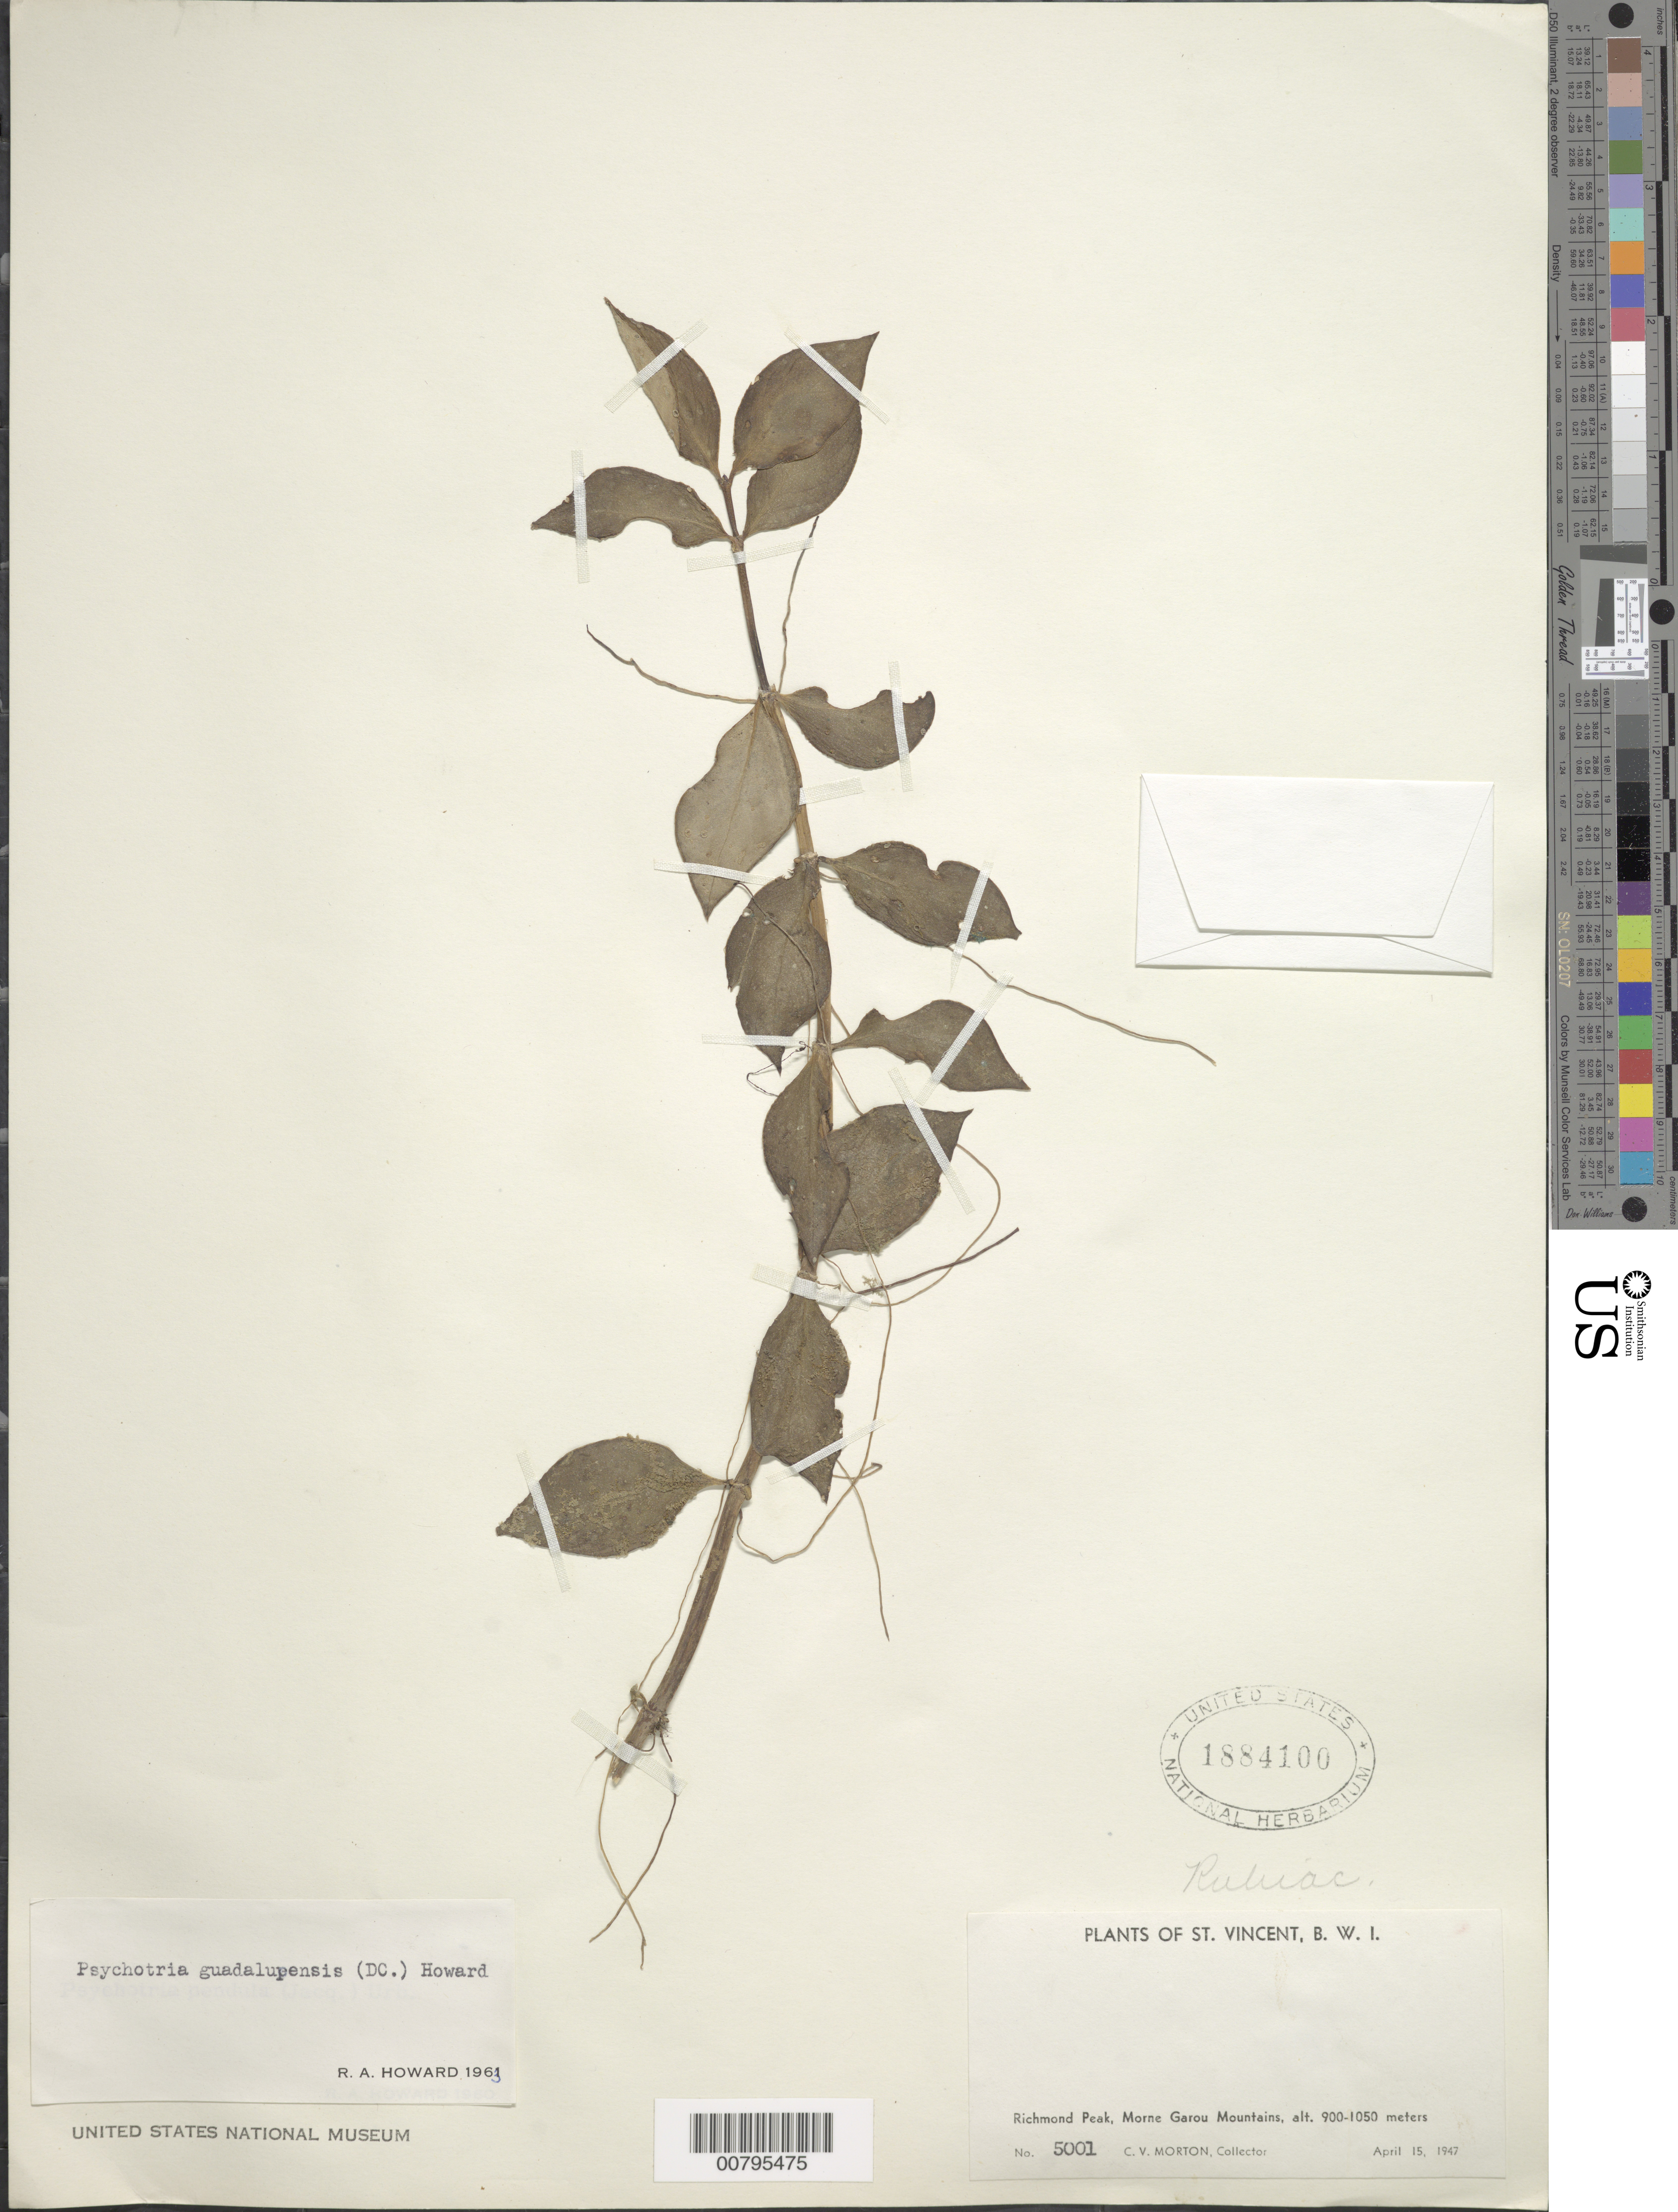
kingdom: Plantae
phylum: Tracheophyta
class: Magnoliopsida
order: Gentianales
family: Rubiaceae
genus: Notopleura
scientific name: Notopleura guadalupensis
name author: (DC.) C.M. Taylor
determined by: Howard, R. A.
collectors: C. V. Morton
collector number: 5001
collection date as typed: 15 Apr 1947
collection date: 1947-04-15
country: St. Vincent - Grenadines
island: St. Vincent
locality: Richmond Peak, Morne Garou Mountains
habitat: Montane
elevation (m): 900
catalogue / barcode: US 1884100